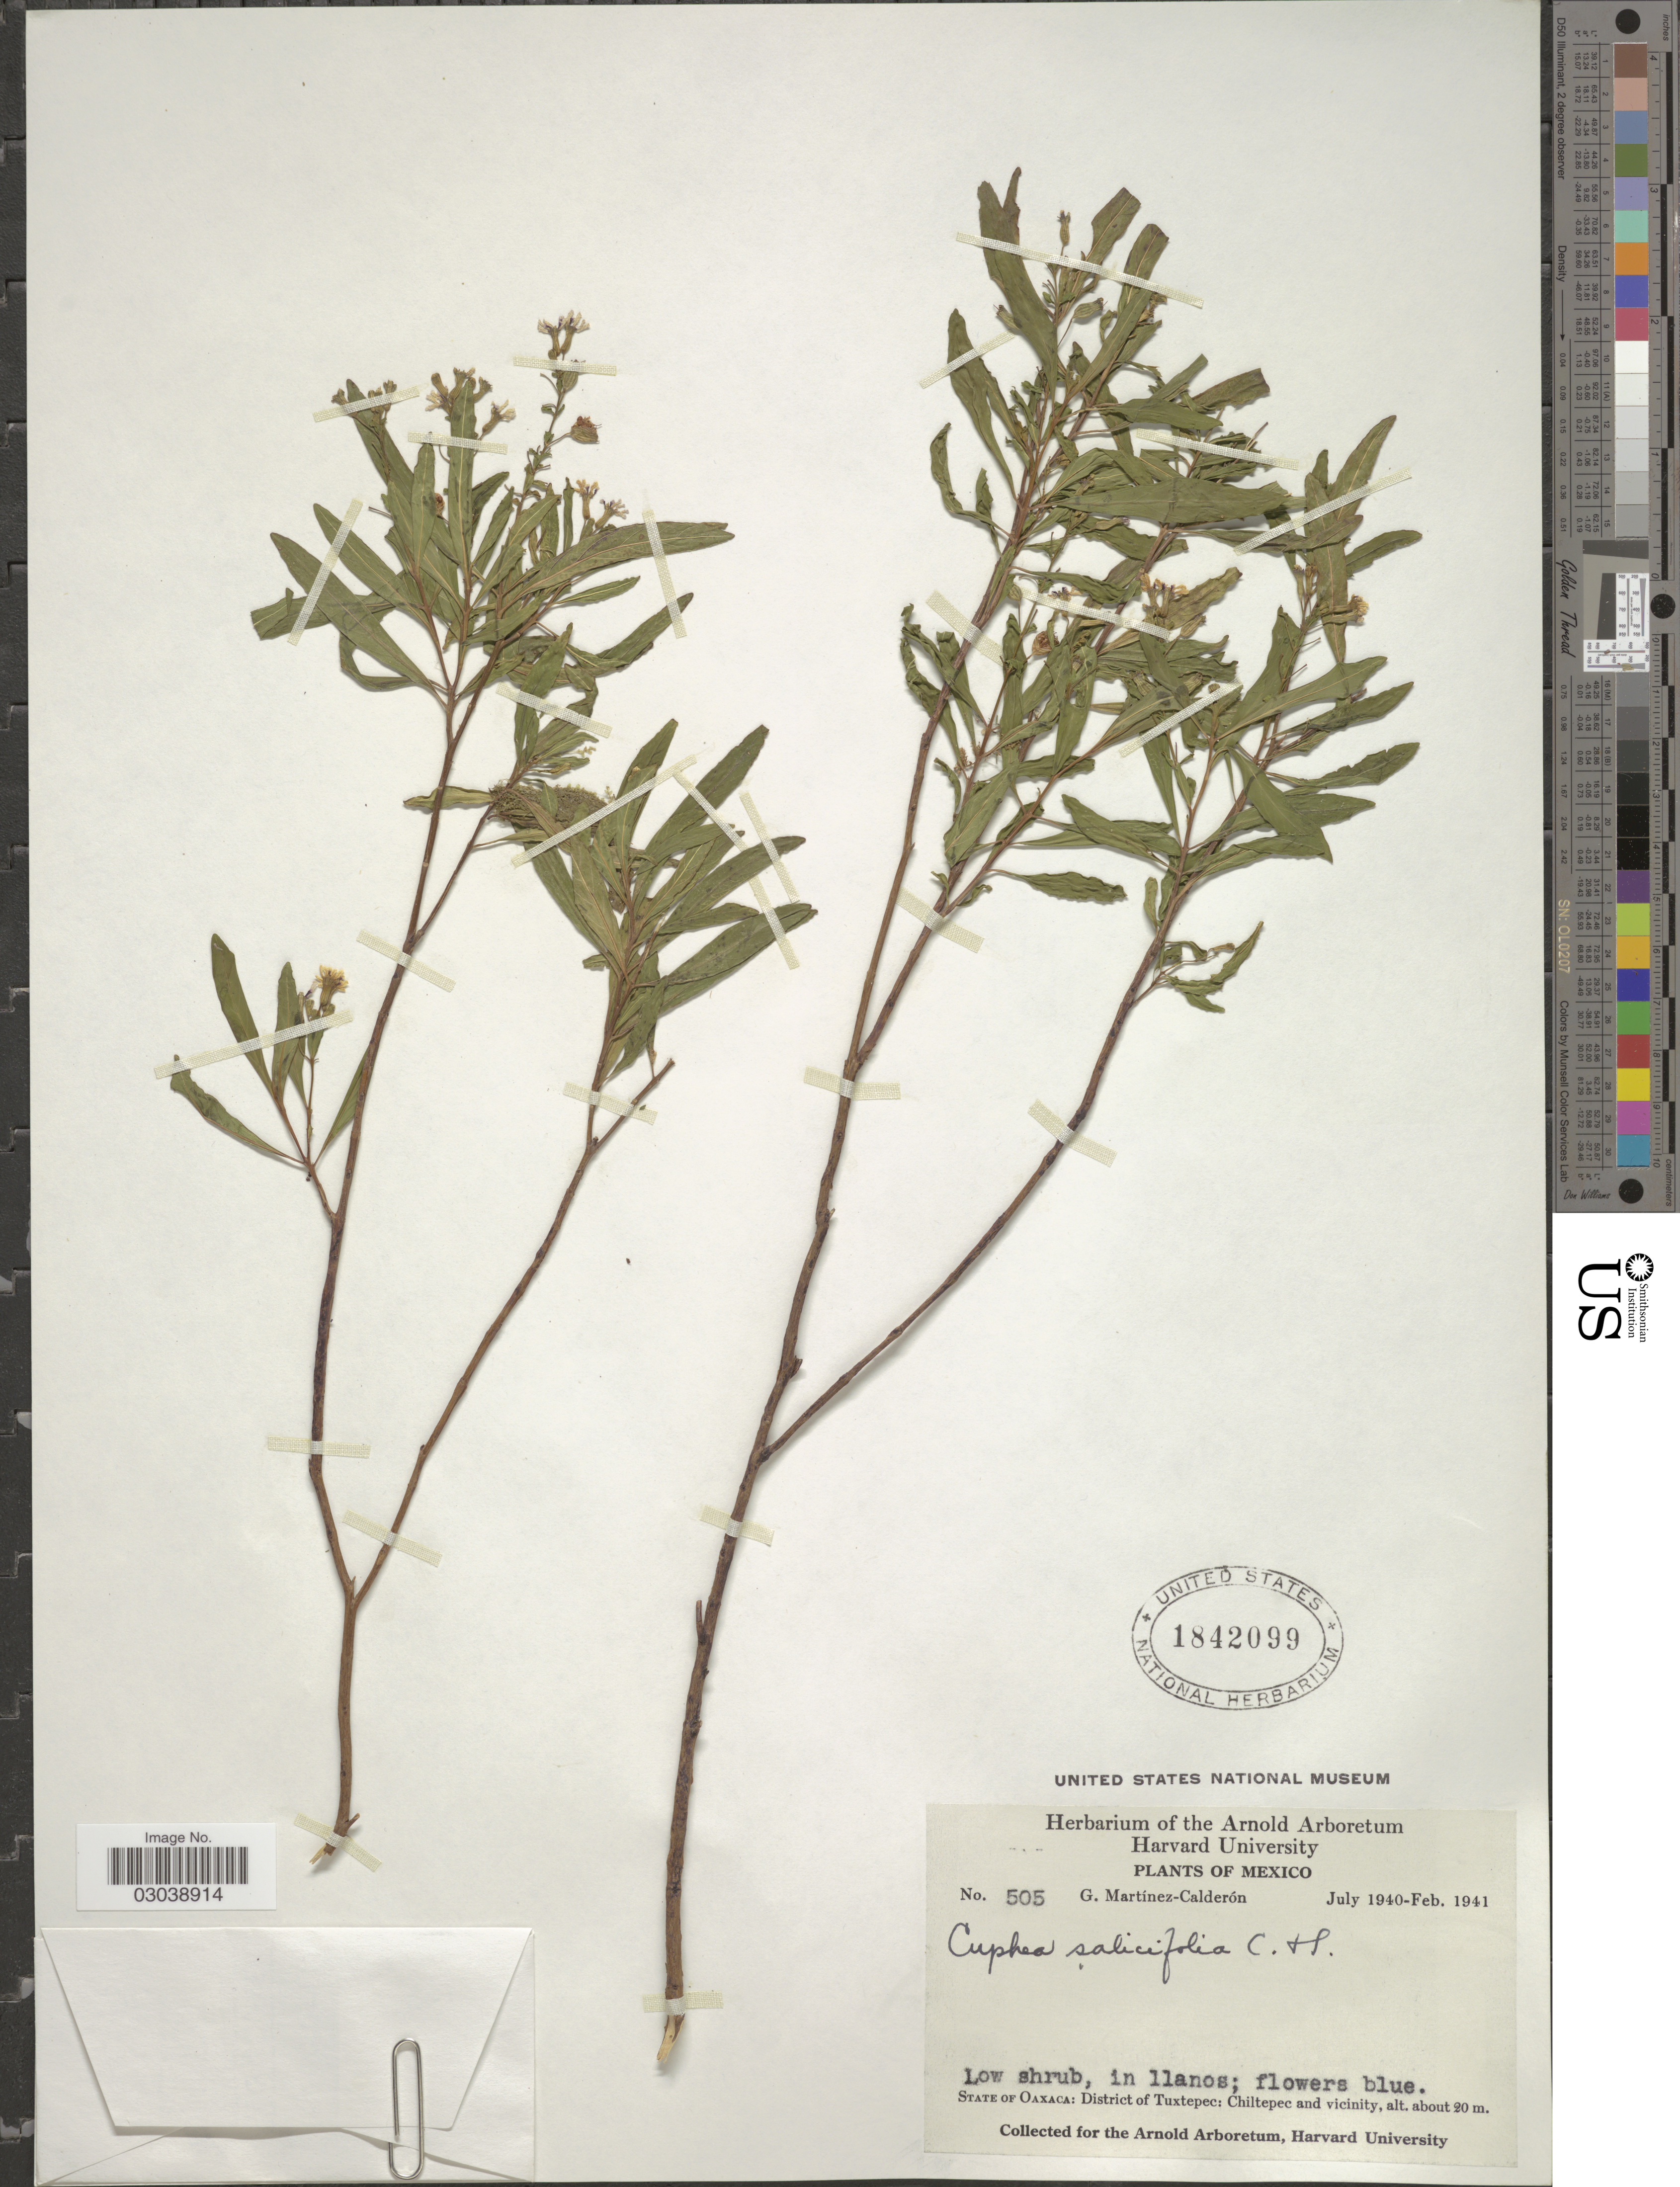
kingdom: Plantae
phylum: Tracheophyta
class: Magnoliopsida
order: Myrtales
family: Lythraceae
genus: Cuphea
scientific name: Cuphea salicifolia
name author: Schltdl. & Cham.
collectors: G. Martínez Calderón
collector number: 505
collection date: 1940-07/1941-02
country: Mexico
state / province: Oaxaca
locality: District of Tuxtepec: Chiltepec and vicinity.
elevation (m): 20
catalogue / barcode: US 1842099